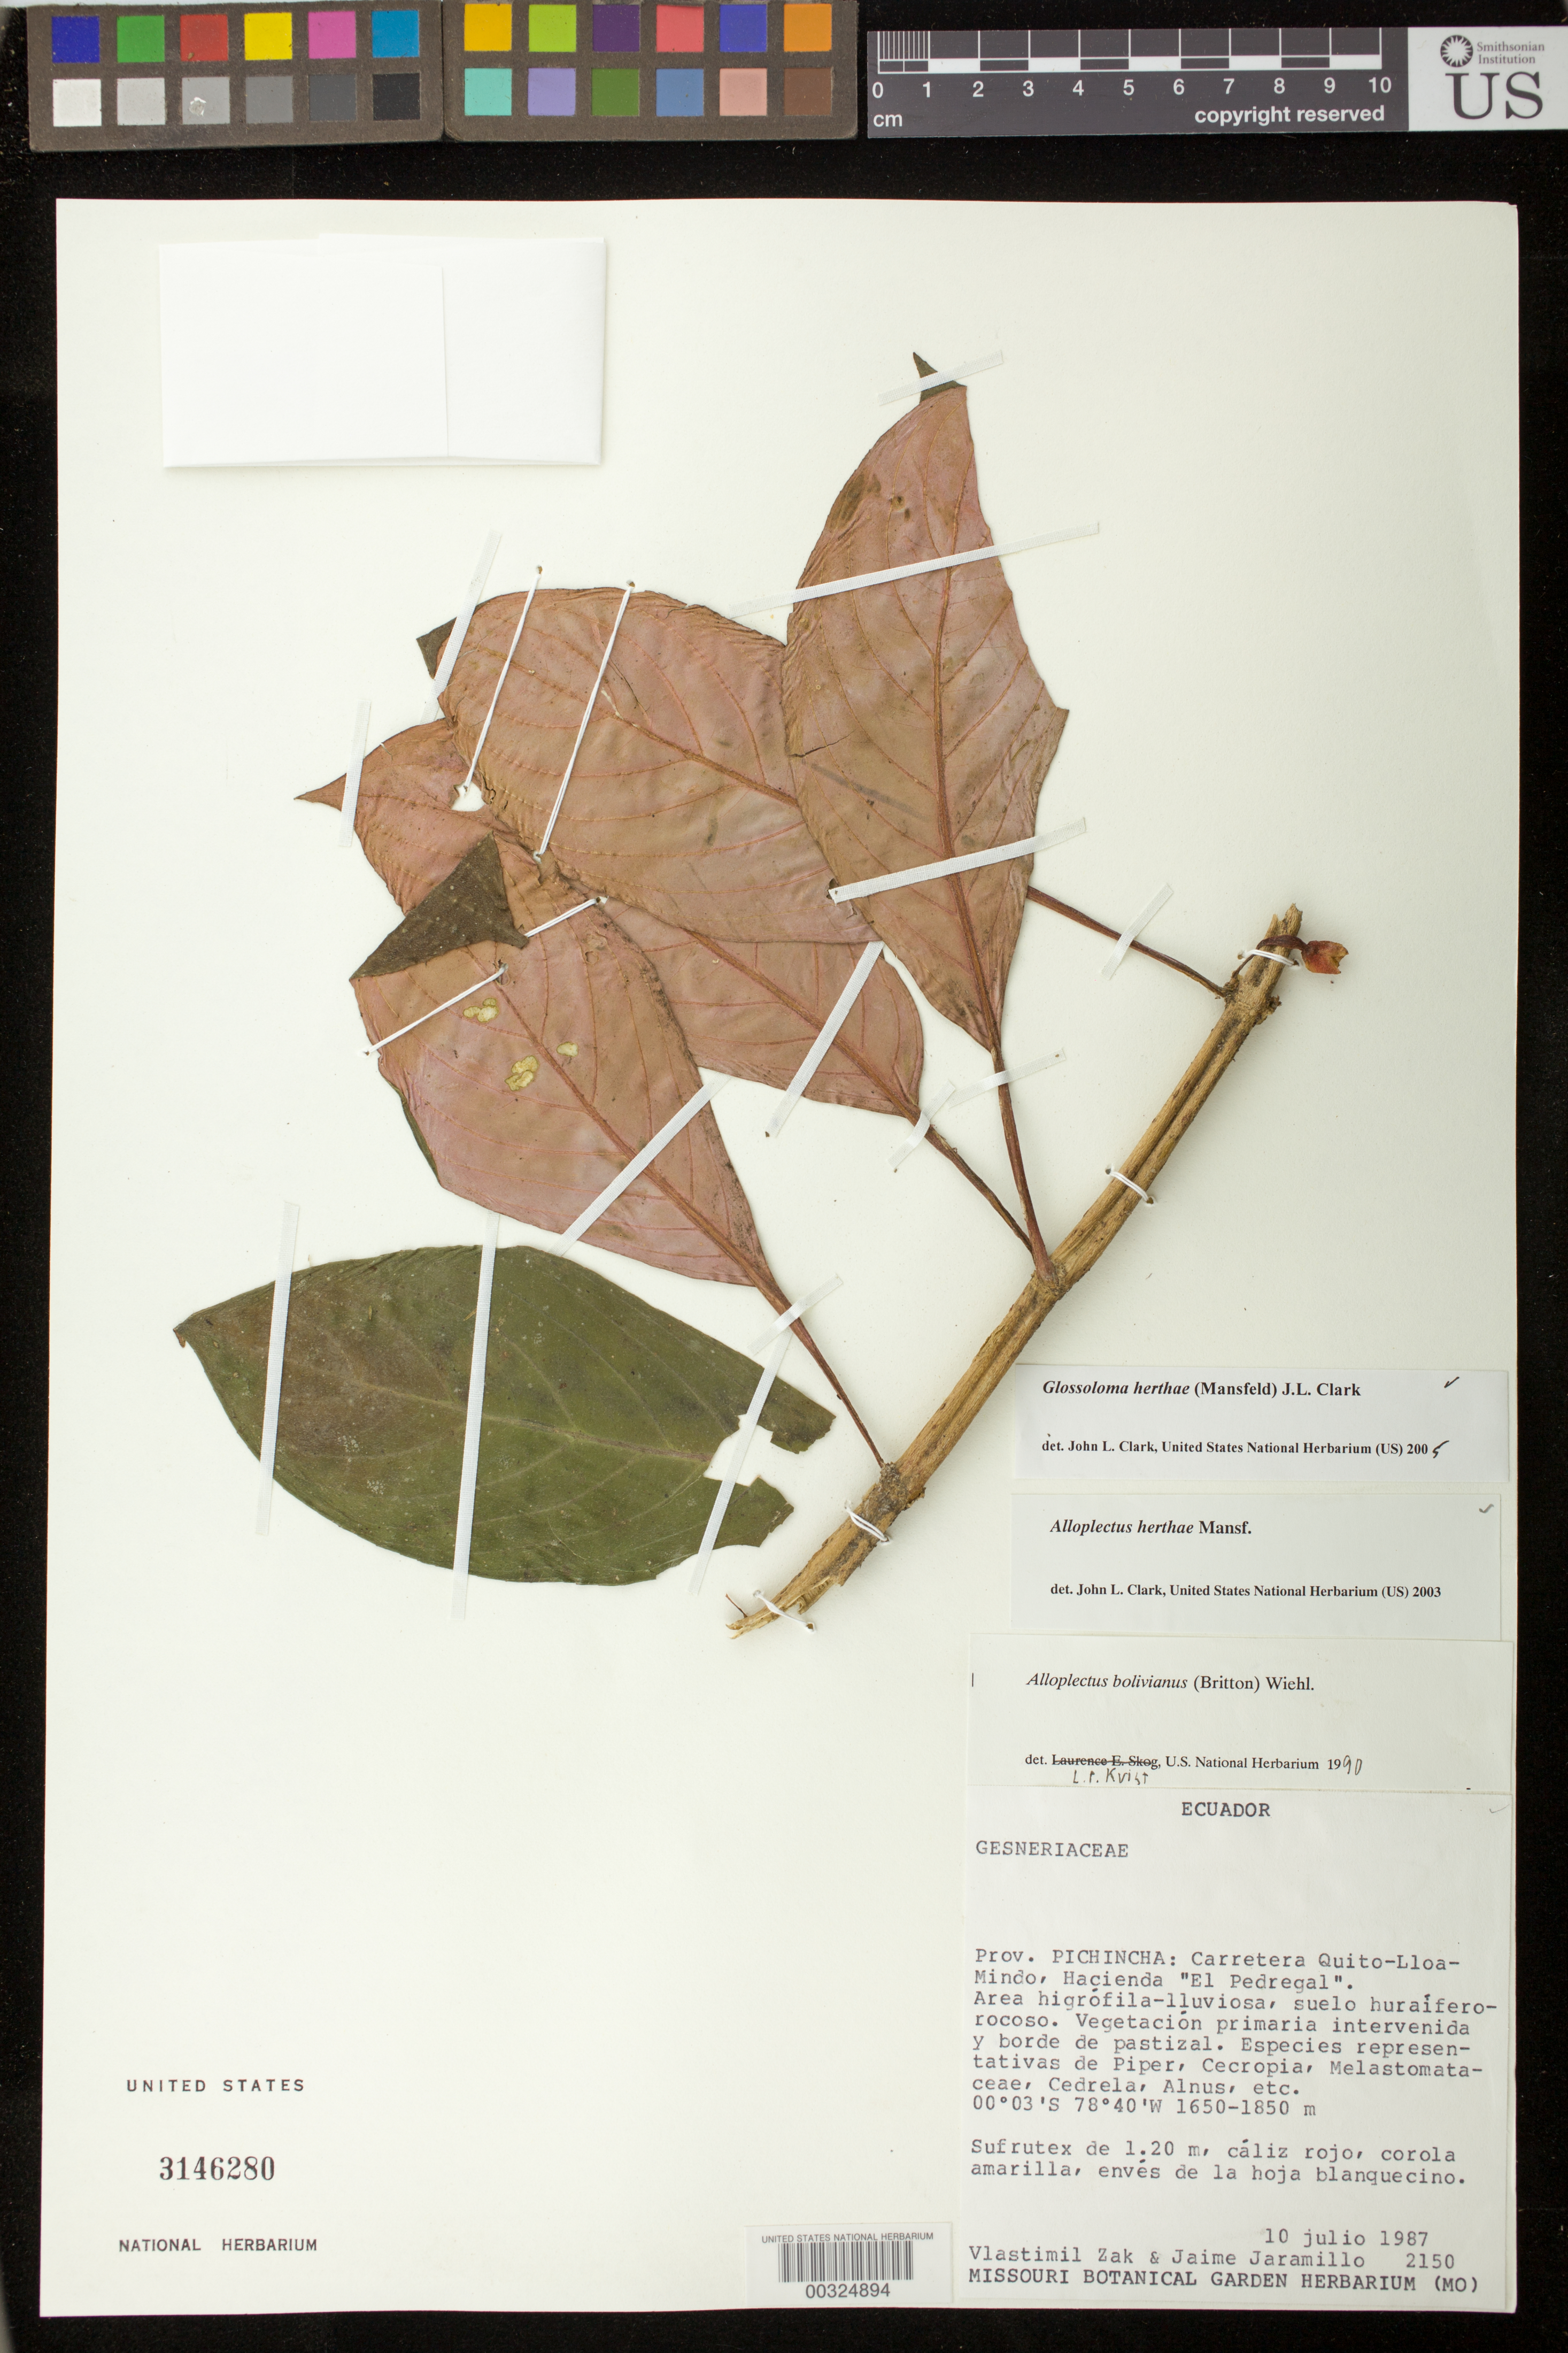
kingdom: Plantae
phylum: Tracheophyta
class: Magnoliopsida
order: Lamiales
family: Gesneriaceae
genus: Glossoloma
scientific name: Glossoloma herthae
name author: (Mansf.) J.L. Clark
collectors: V. Zak & J. L. Jaramillo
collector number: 2150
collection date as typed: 10 Jul 1987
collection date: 1987-07-10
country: Ecuador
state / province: Pichincha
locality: Quito - Lloa - Mindo highway, Hacienda "el Pedregal"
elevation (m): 1650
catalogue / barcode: US 3146280